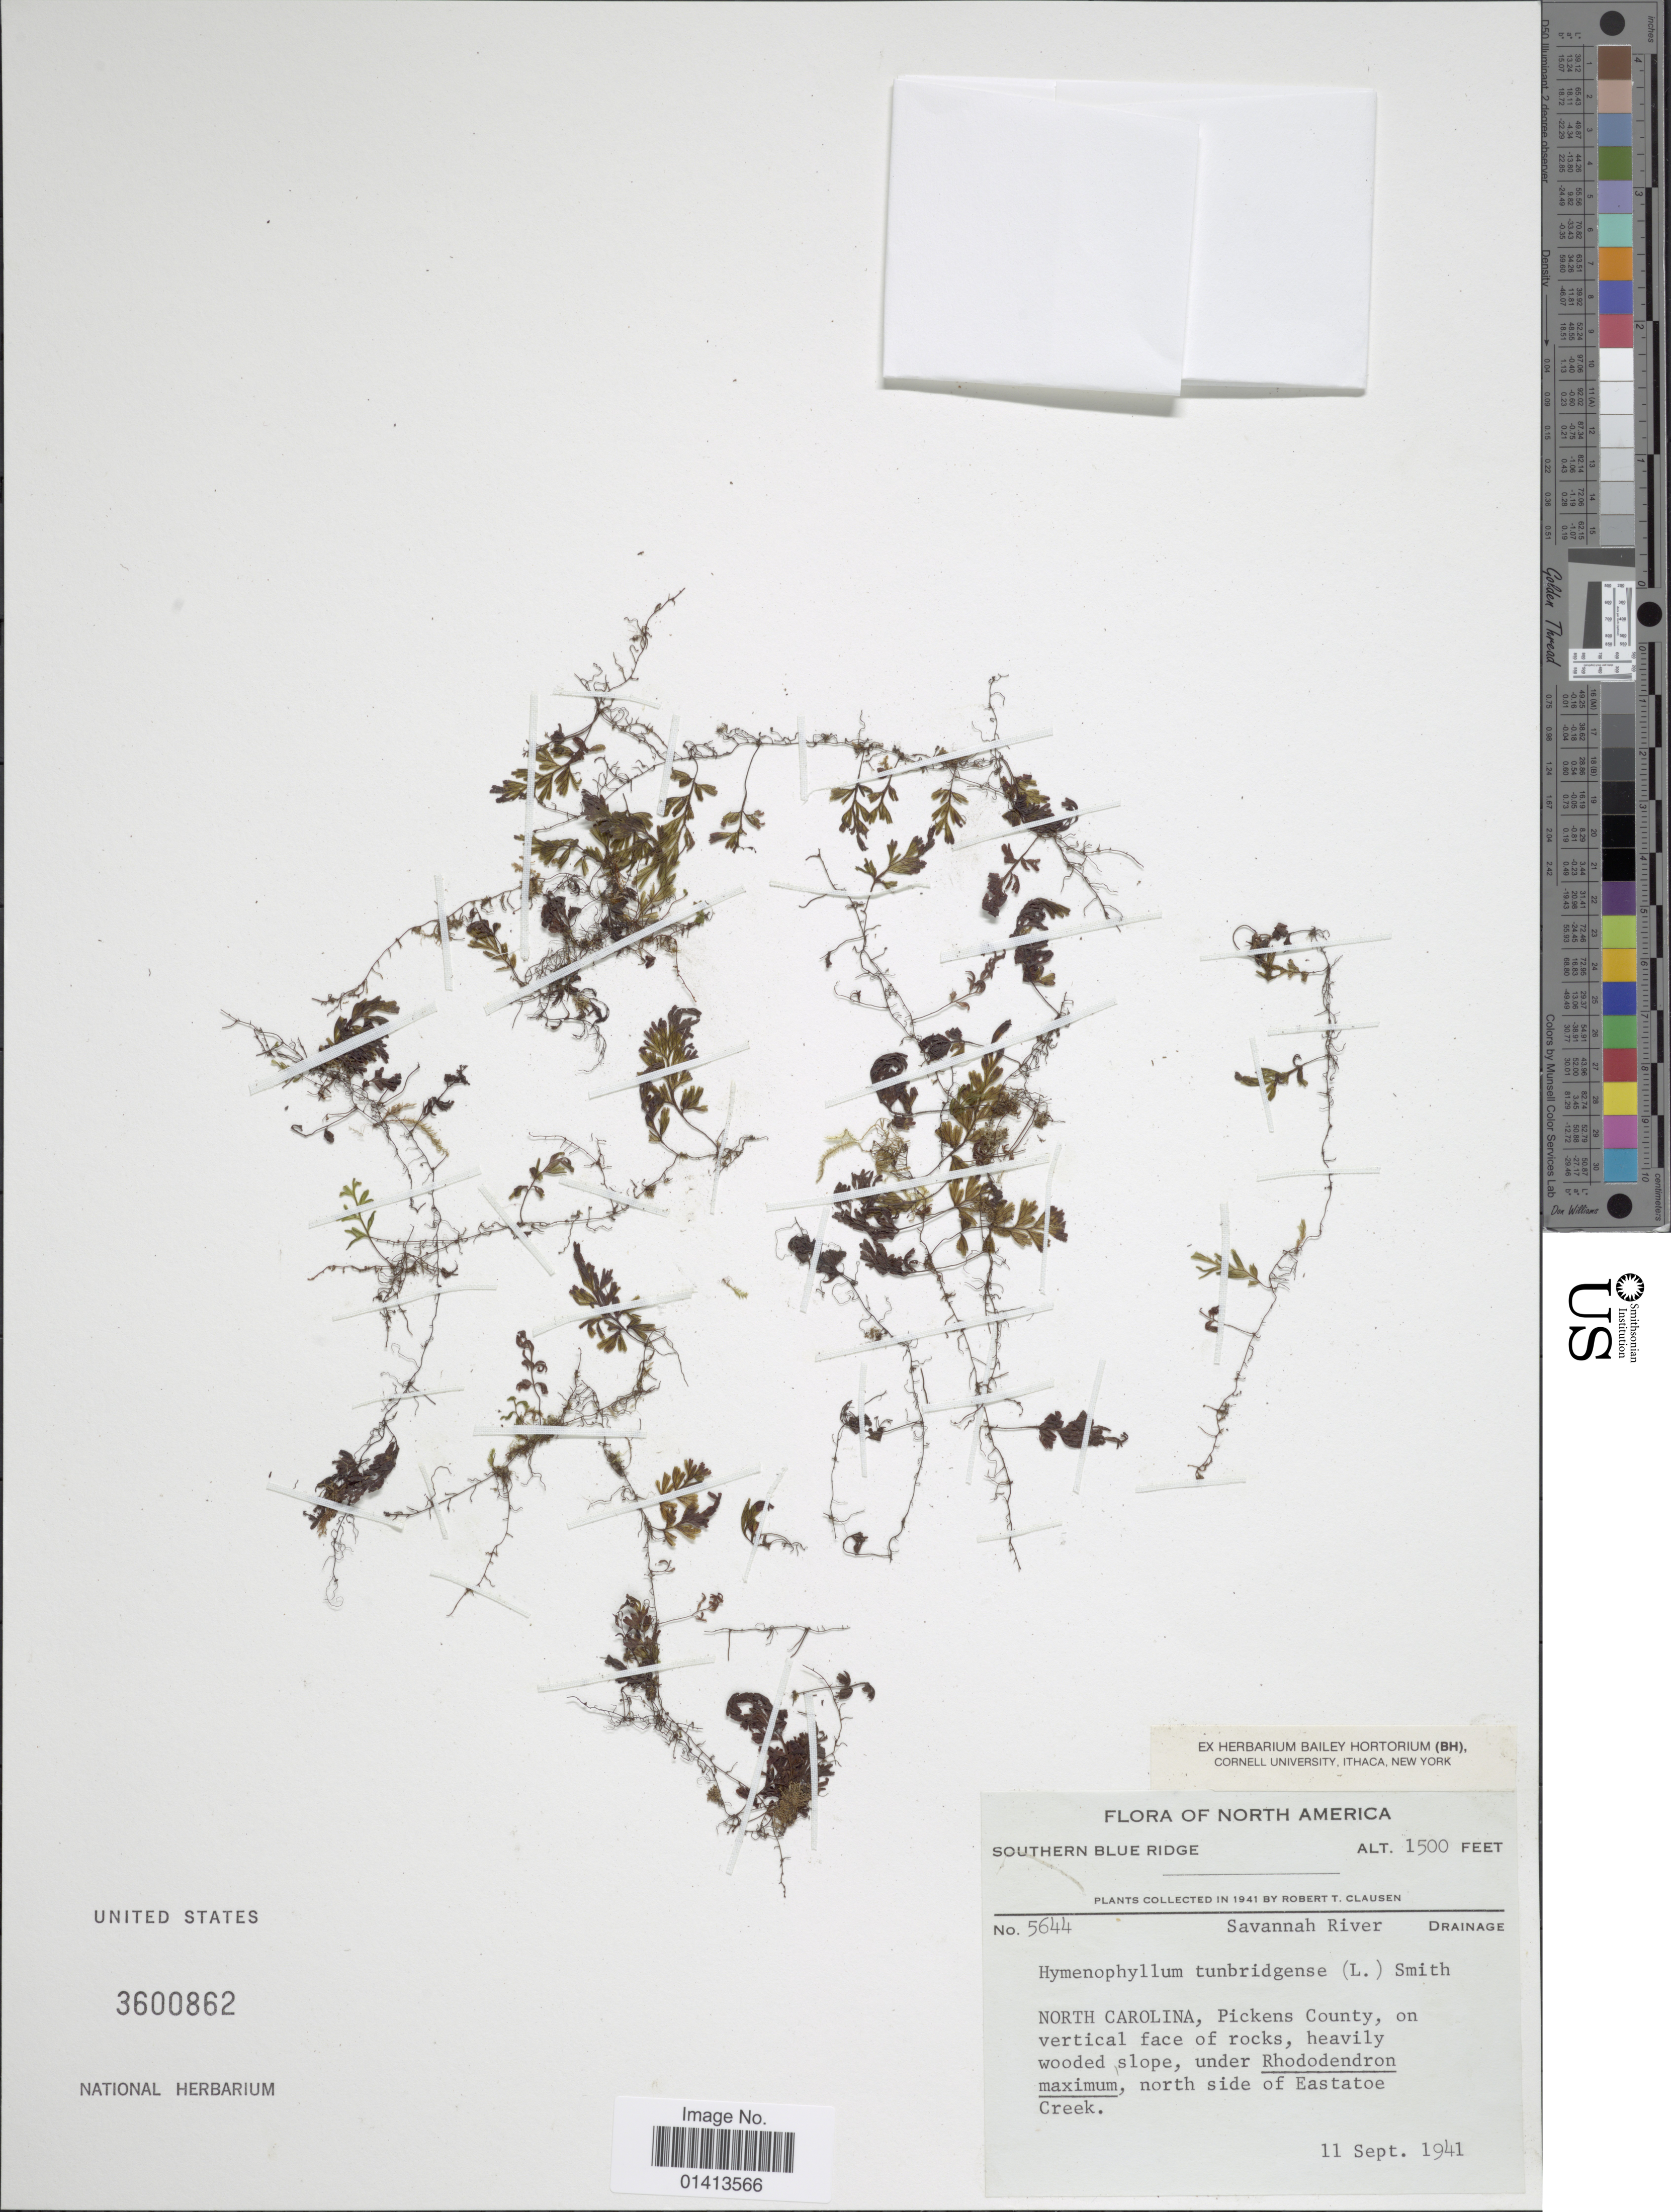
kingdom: Plantae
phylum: Tracheophyta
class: Polypodiopsida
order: Hymenophyllales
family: Hymenophyllaceae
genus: Hymenophyllum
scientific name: Hymenophyllum tunbrigense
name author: (L.) Small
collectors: R. T. Clausen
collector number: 5644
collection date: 1941-09-11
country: United States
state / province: North Carolina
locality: North America, Southern Blue Ridge, Pickens County, north side of Eastatoe Creek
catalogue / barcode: US 3600862